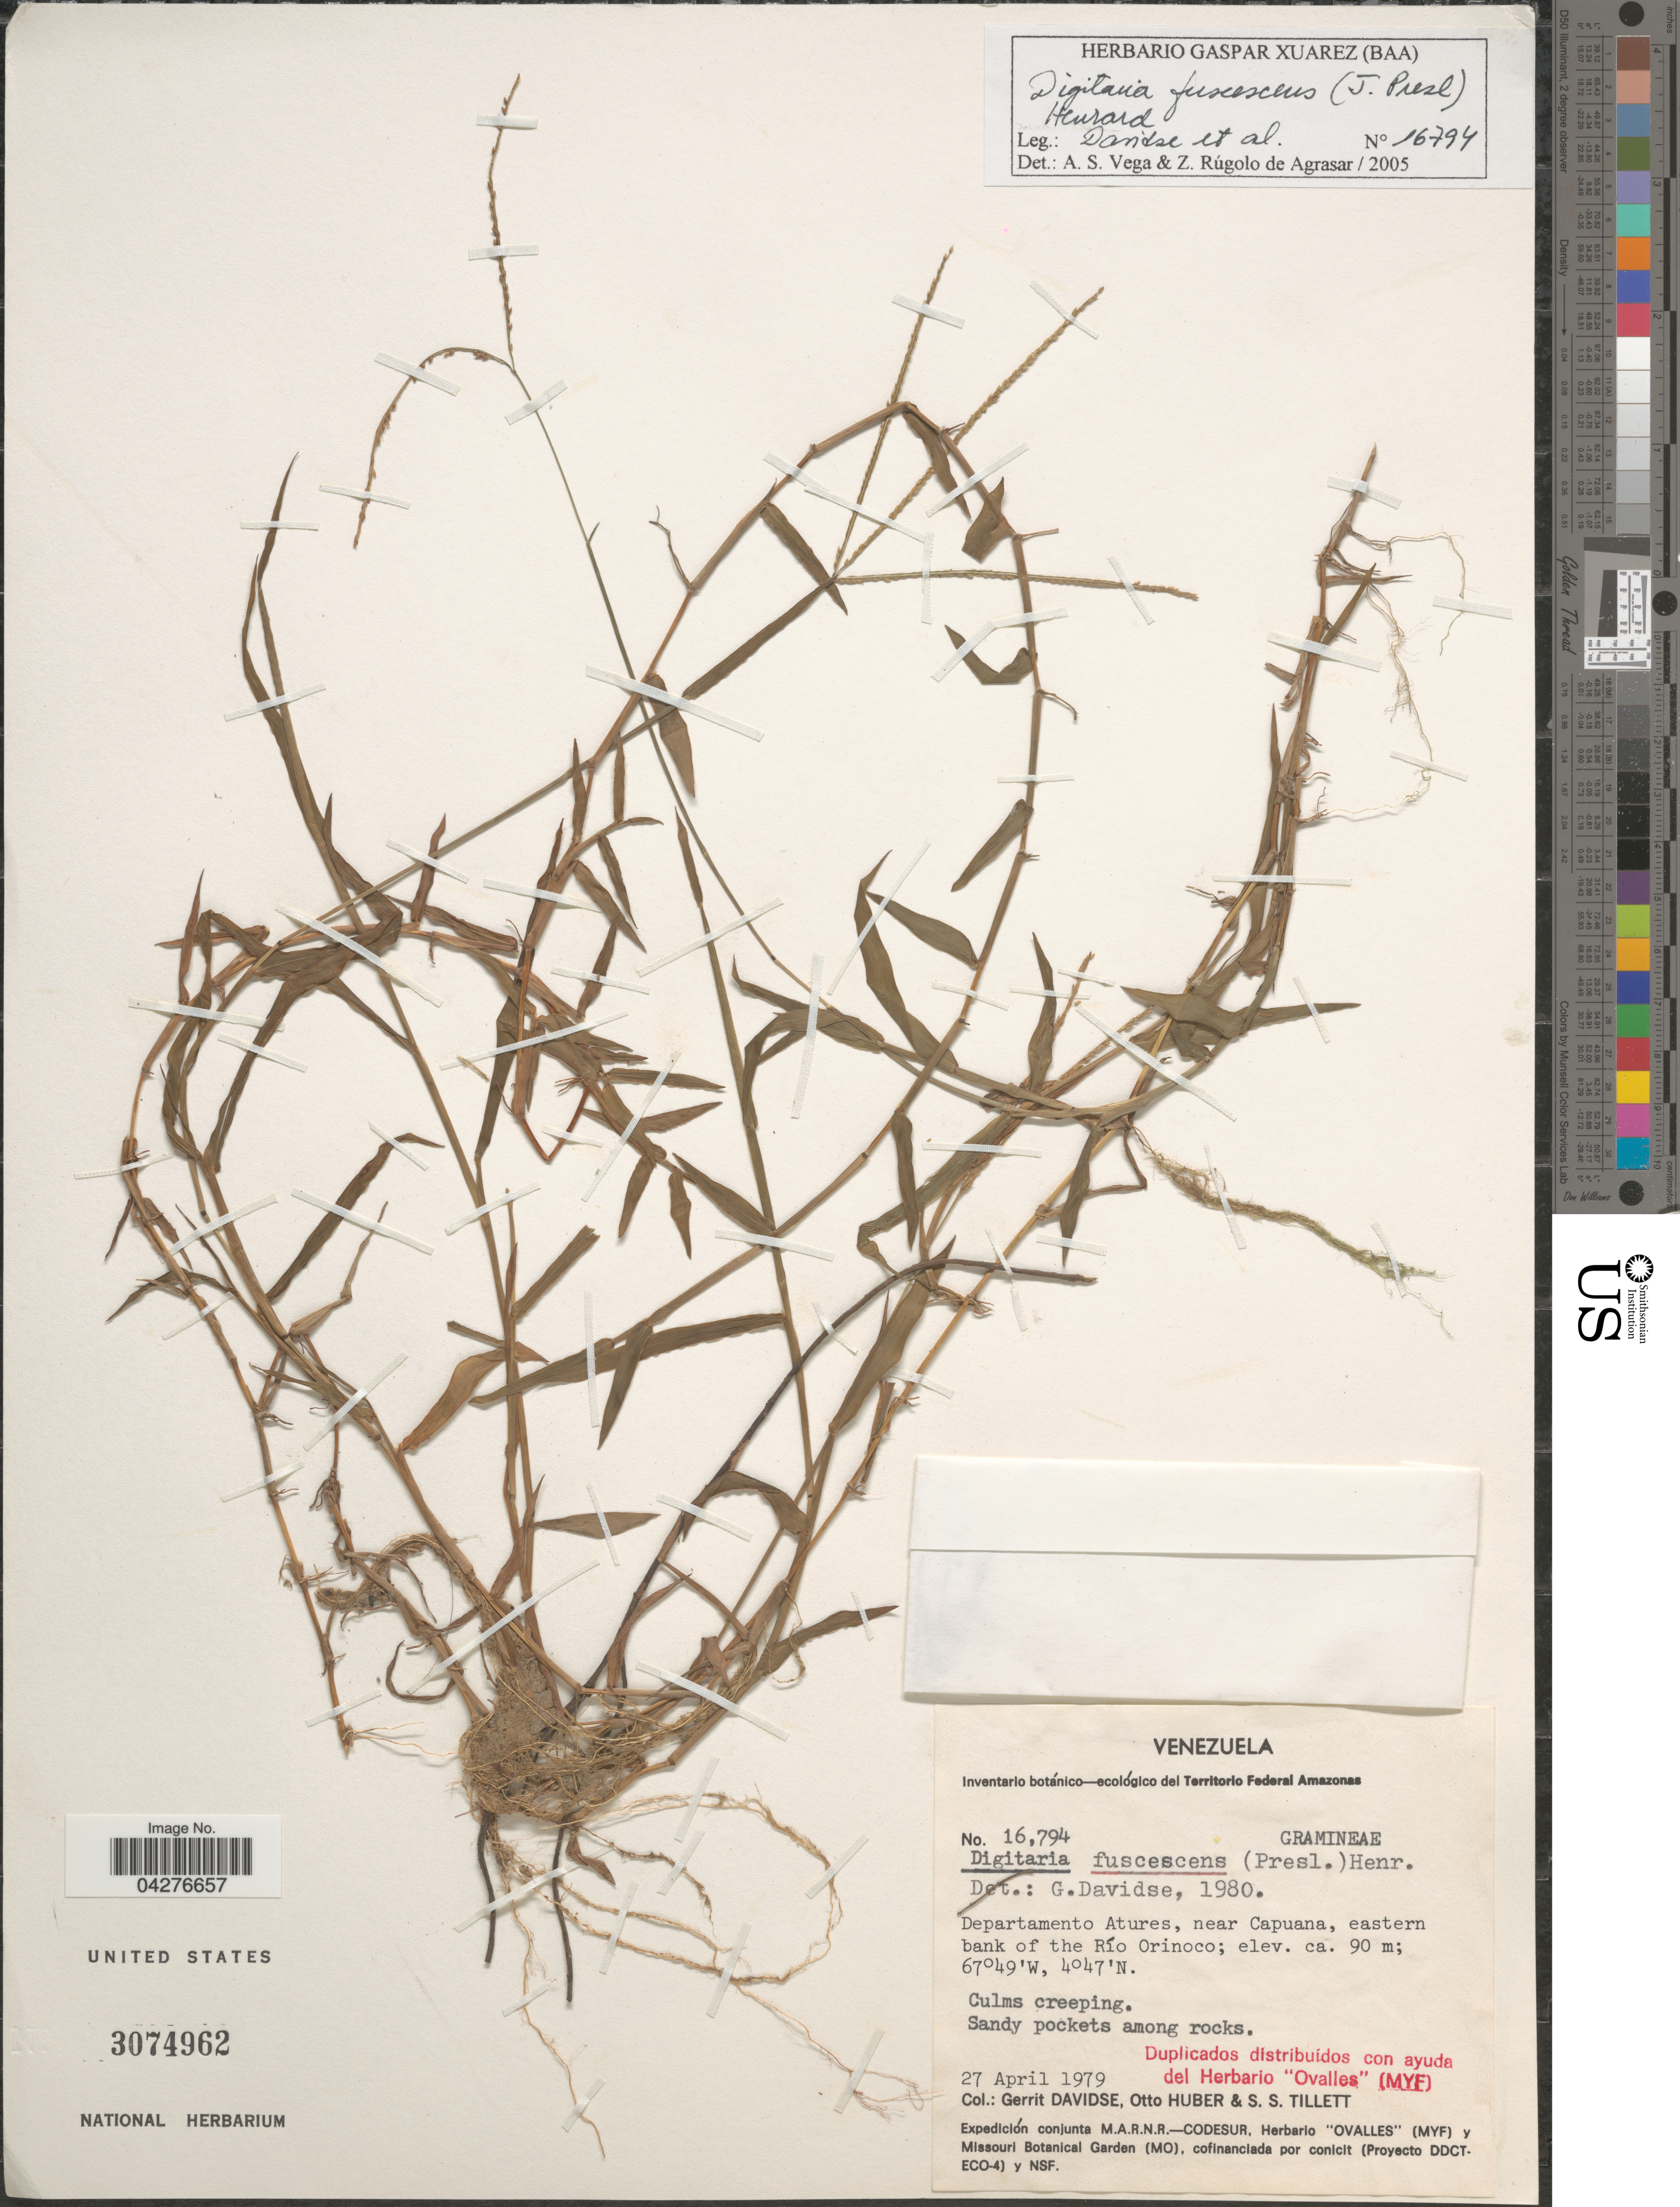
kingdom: Plantae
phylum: Tracheophyta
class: Liliopsida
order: Poales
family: Poaceae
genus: Digitaria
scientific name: Digitaria fuscescens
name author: (J. Presl) Henr.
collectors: G. Davidse, O. Huber & S. S. Tillett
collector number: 16794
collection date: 1979-04-27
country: Venezuela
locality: Departamento Atures, near Capuana, eastern bank of the Río Orinoco. Expedición conjunta M.A.R.N.R.-Codesur.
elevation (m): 90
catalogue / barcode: US 3074962